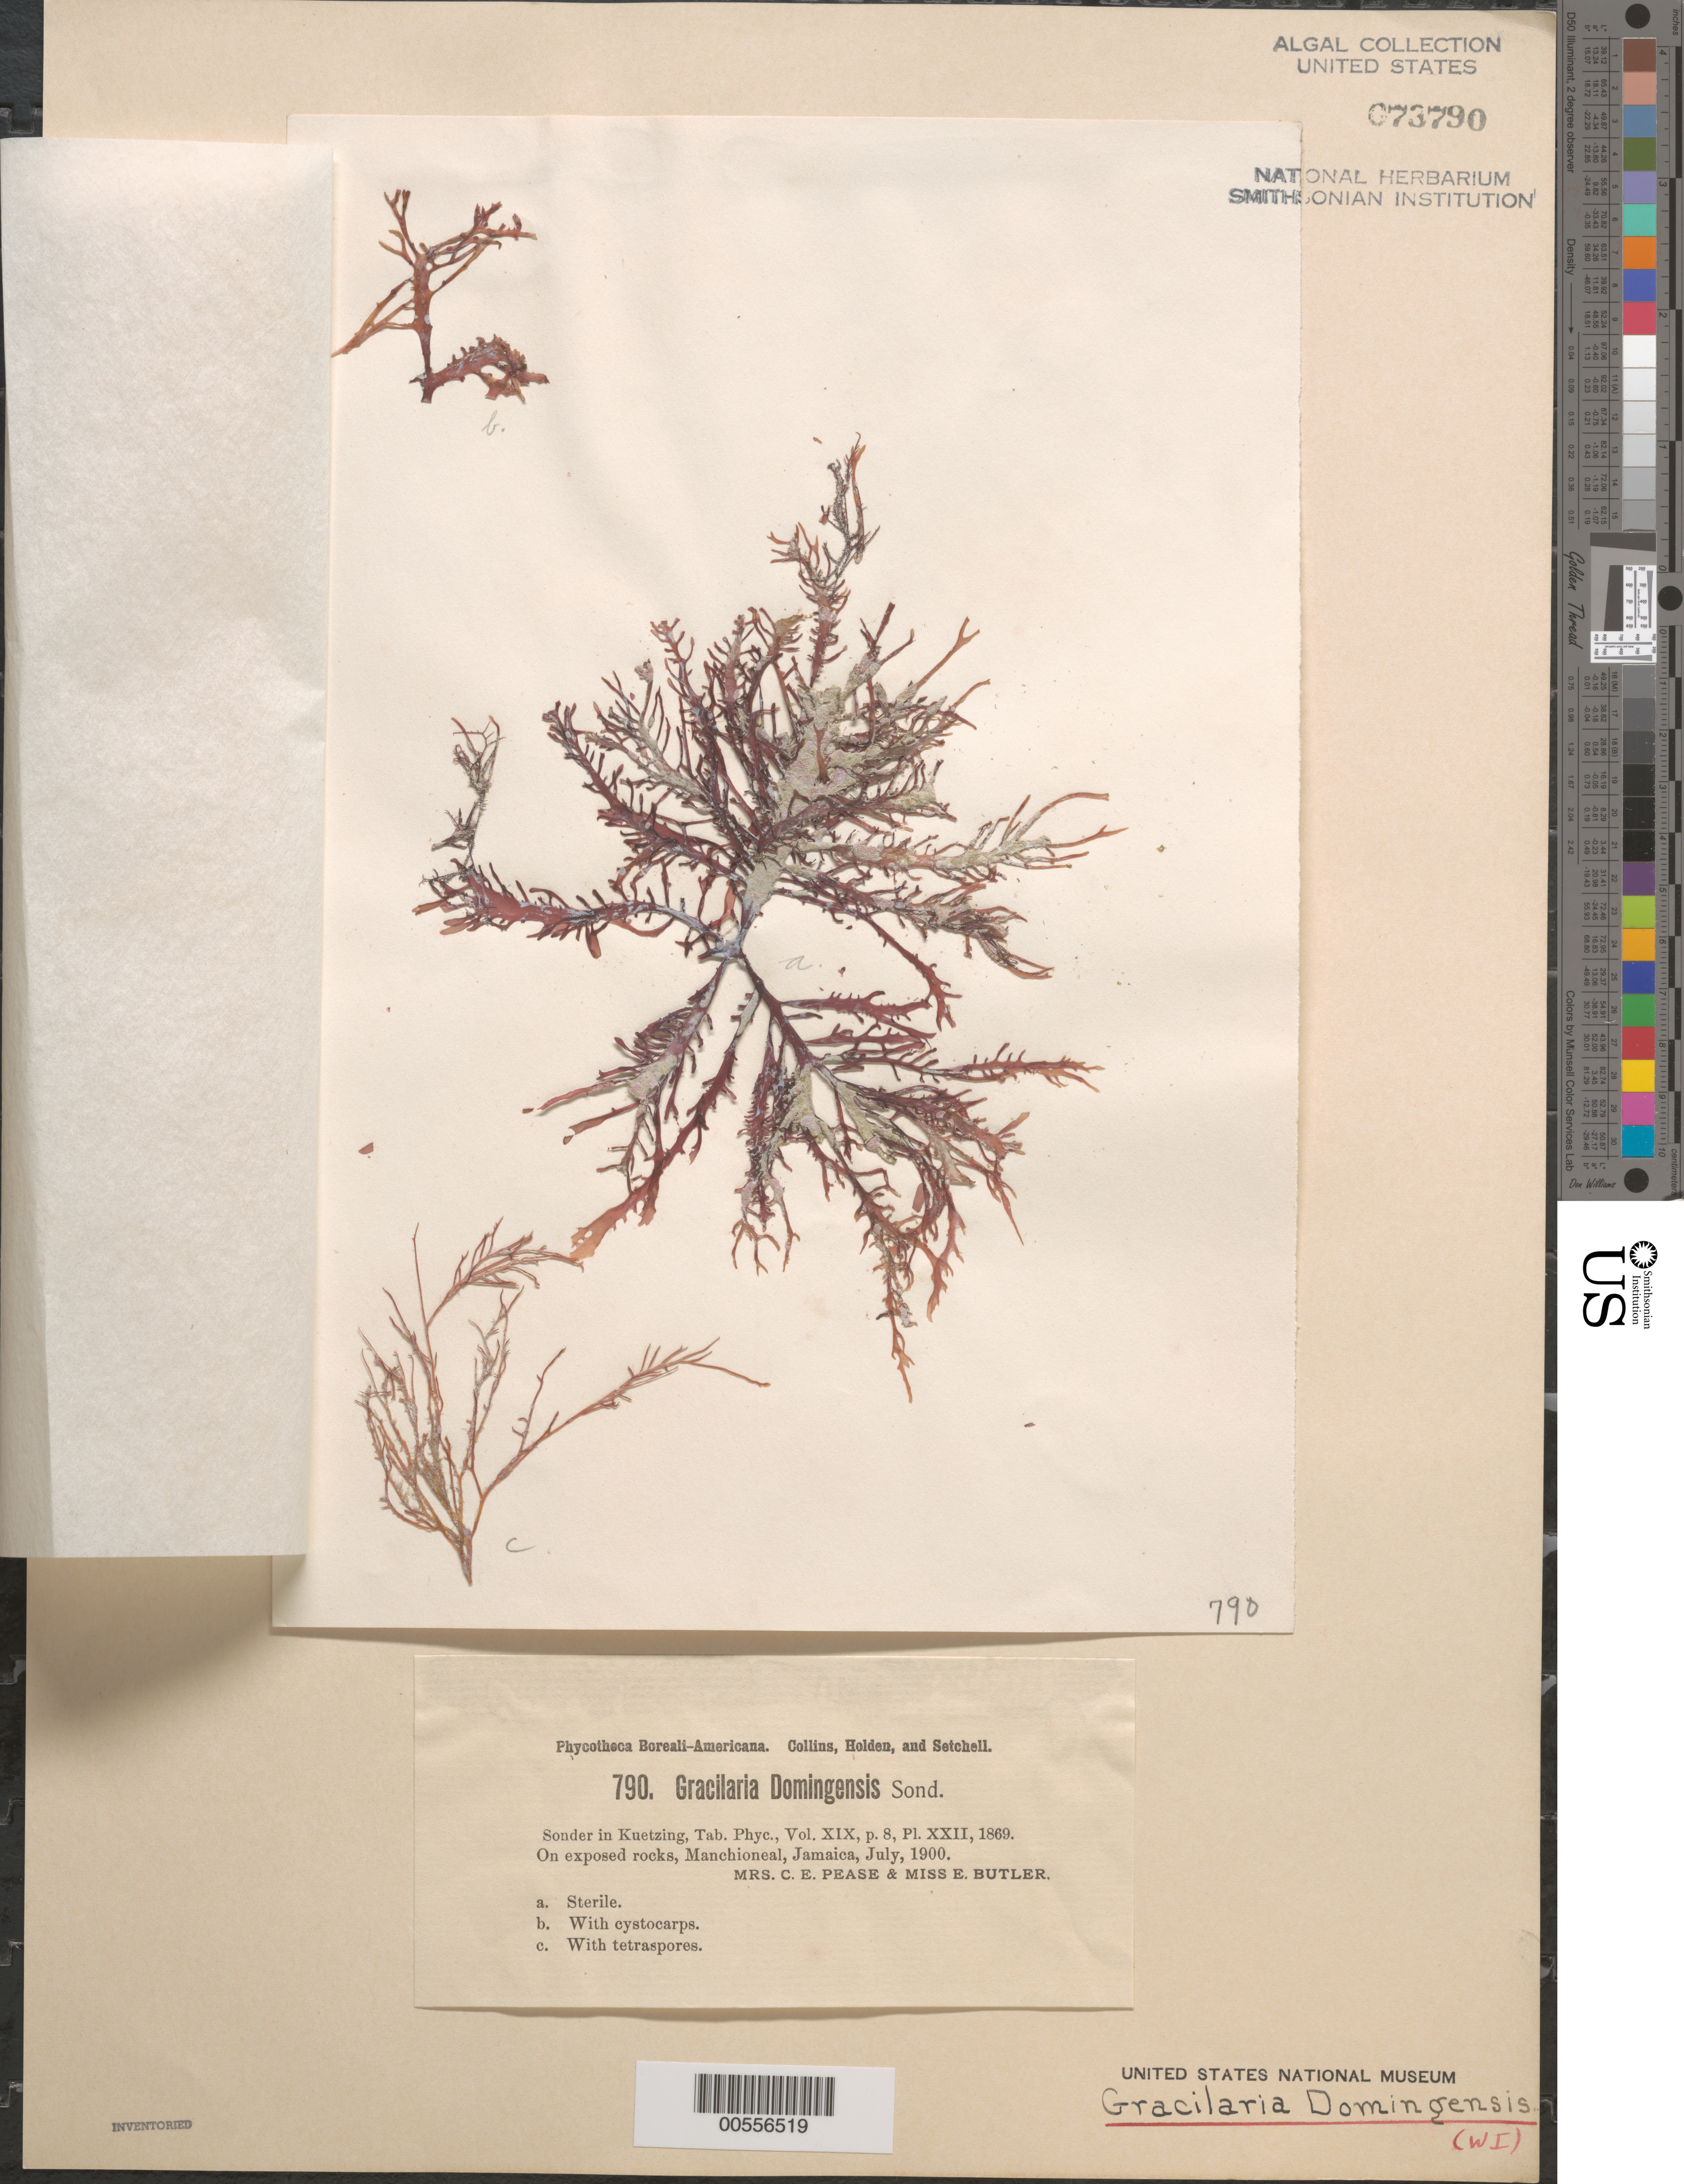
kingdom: Plantae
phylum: Rhodophyta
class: Florideophyceae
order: Gracilariales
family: Gracilariaceae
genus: Gracilaria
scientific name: Gracilaria domingensis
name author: (Kütz.) O.G. Sond. in Dickie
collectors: C. Pease & E. Butler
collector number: PB-A 790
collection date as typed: Jul 1900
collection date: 1900-07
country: Jamaica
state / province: Portland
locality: Manchioneal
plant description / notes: Collins, Holden & Setchell, Phycotheca Boreali-Americana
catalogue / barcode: US 73790